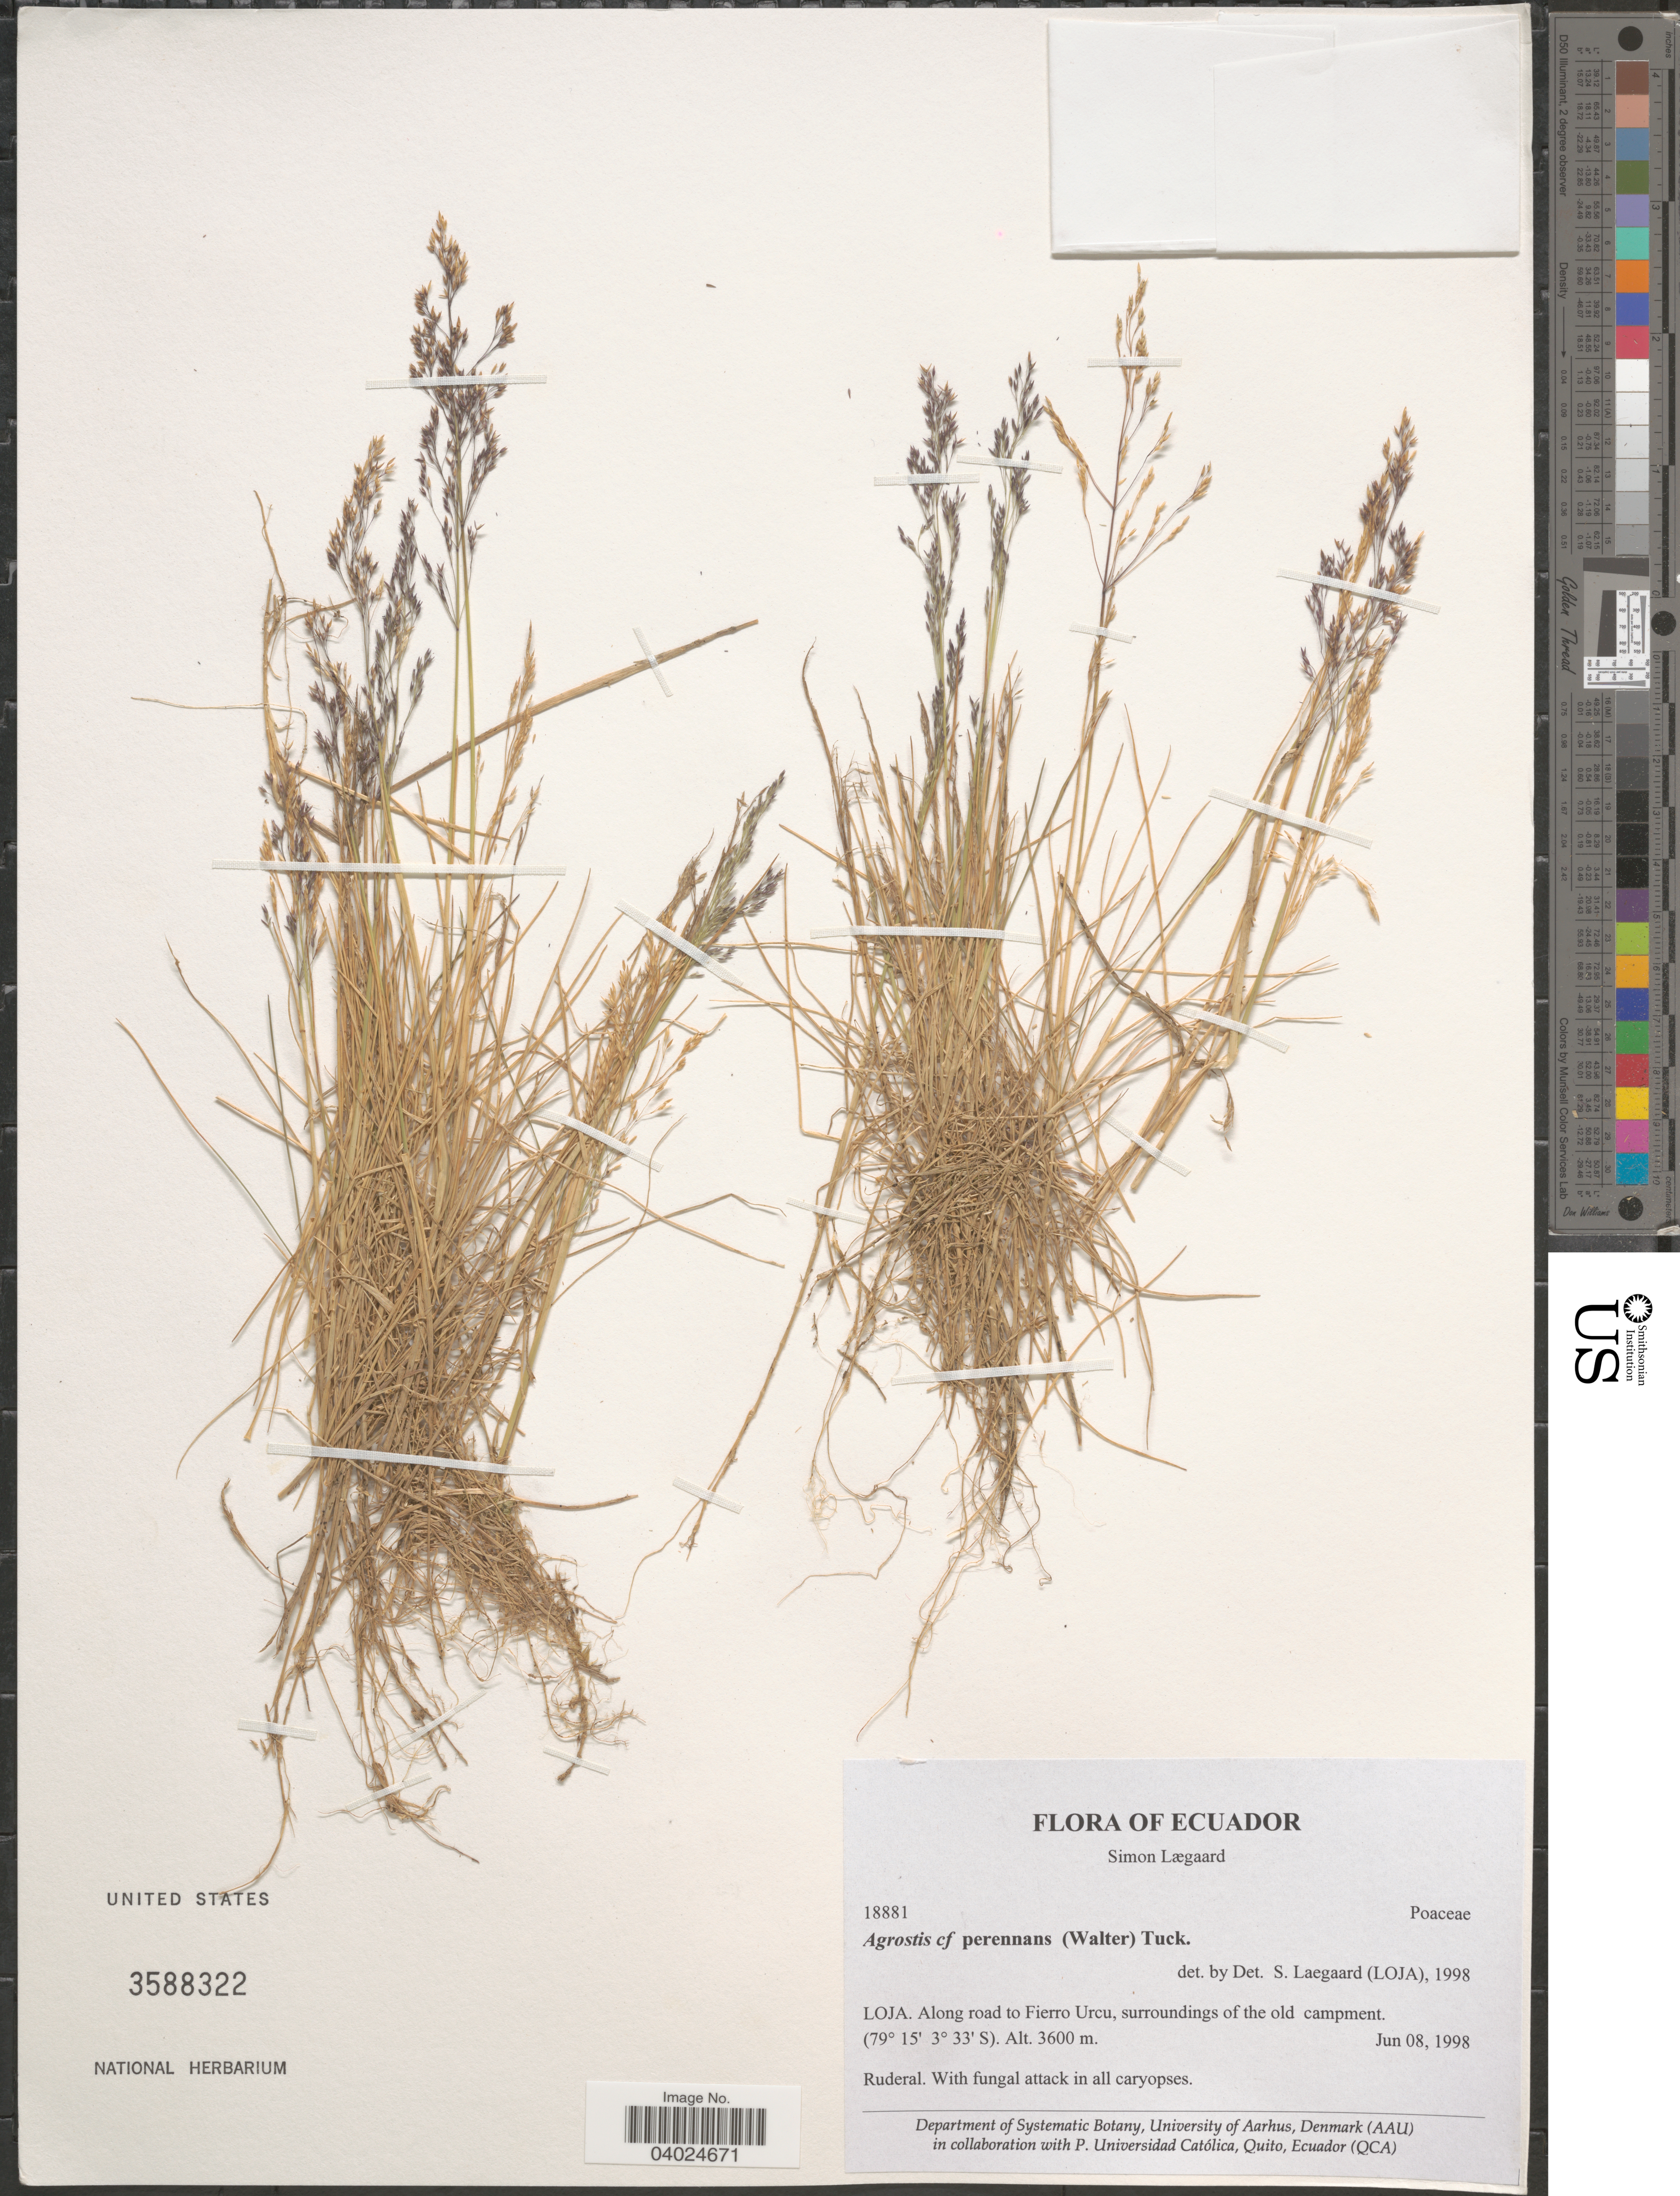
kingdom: Plantae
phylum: Tracheophyta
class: Liliopsida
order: Poales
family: Poaceae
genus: Agrostis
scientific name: Agrostis perennans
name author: (Walter) Tuck.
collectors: S. Lægaard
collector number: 18881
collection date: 1998-06-08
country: Ecuador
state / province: Loja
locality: Along road to Fierro Urcu, surroundings of the old campment.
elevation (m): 3600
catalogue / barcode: US 3588322